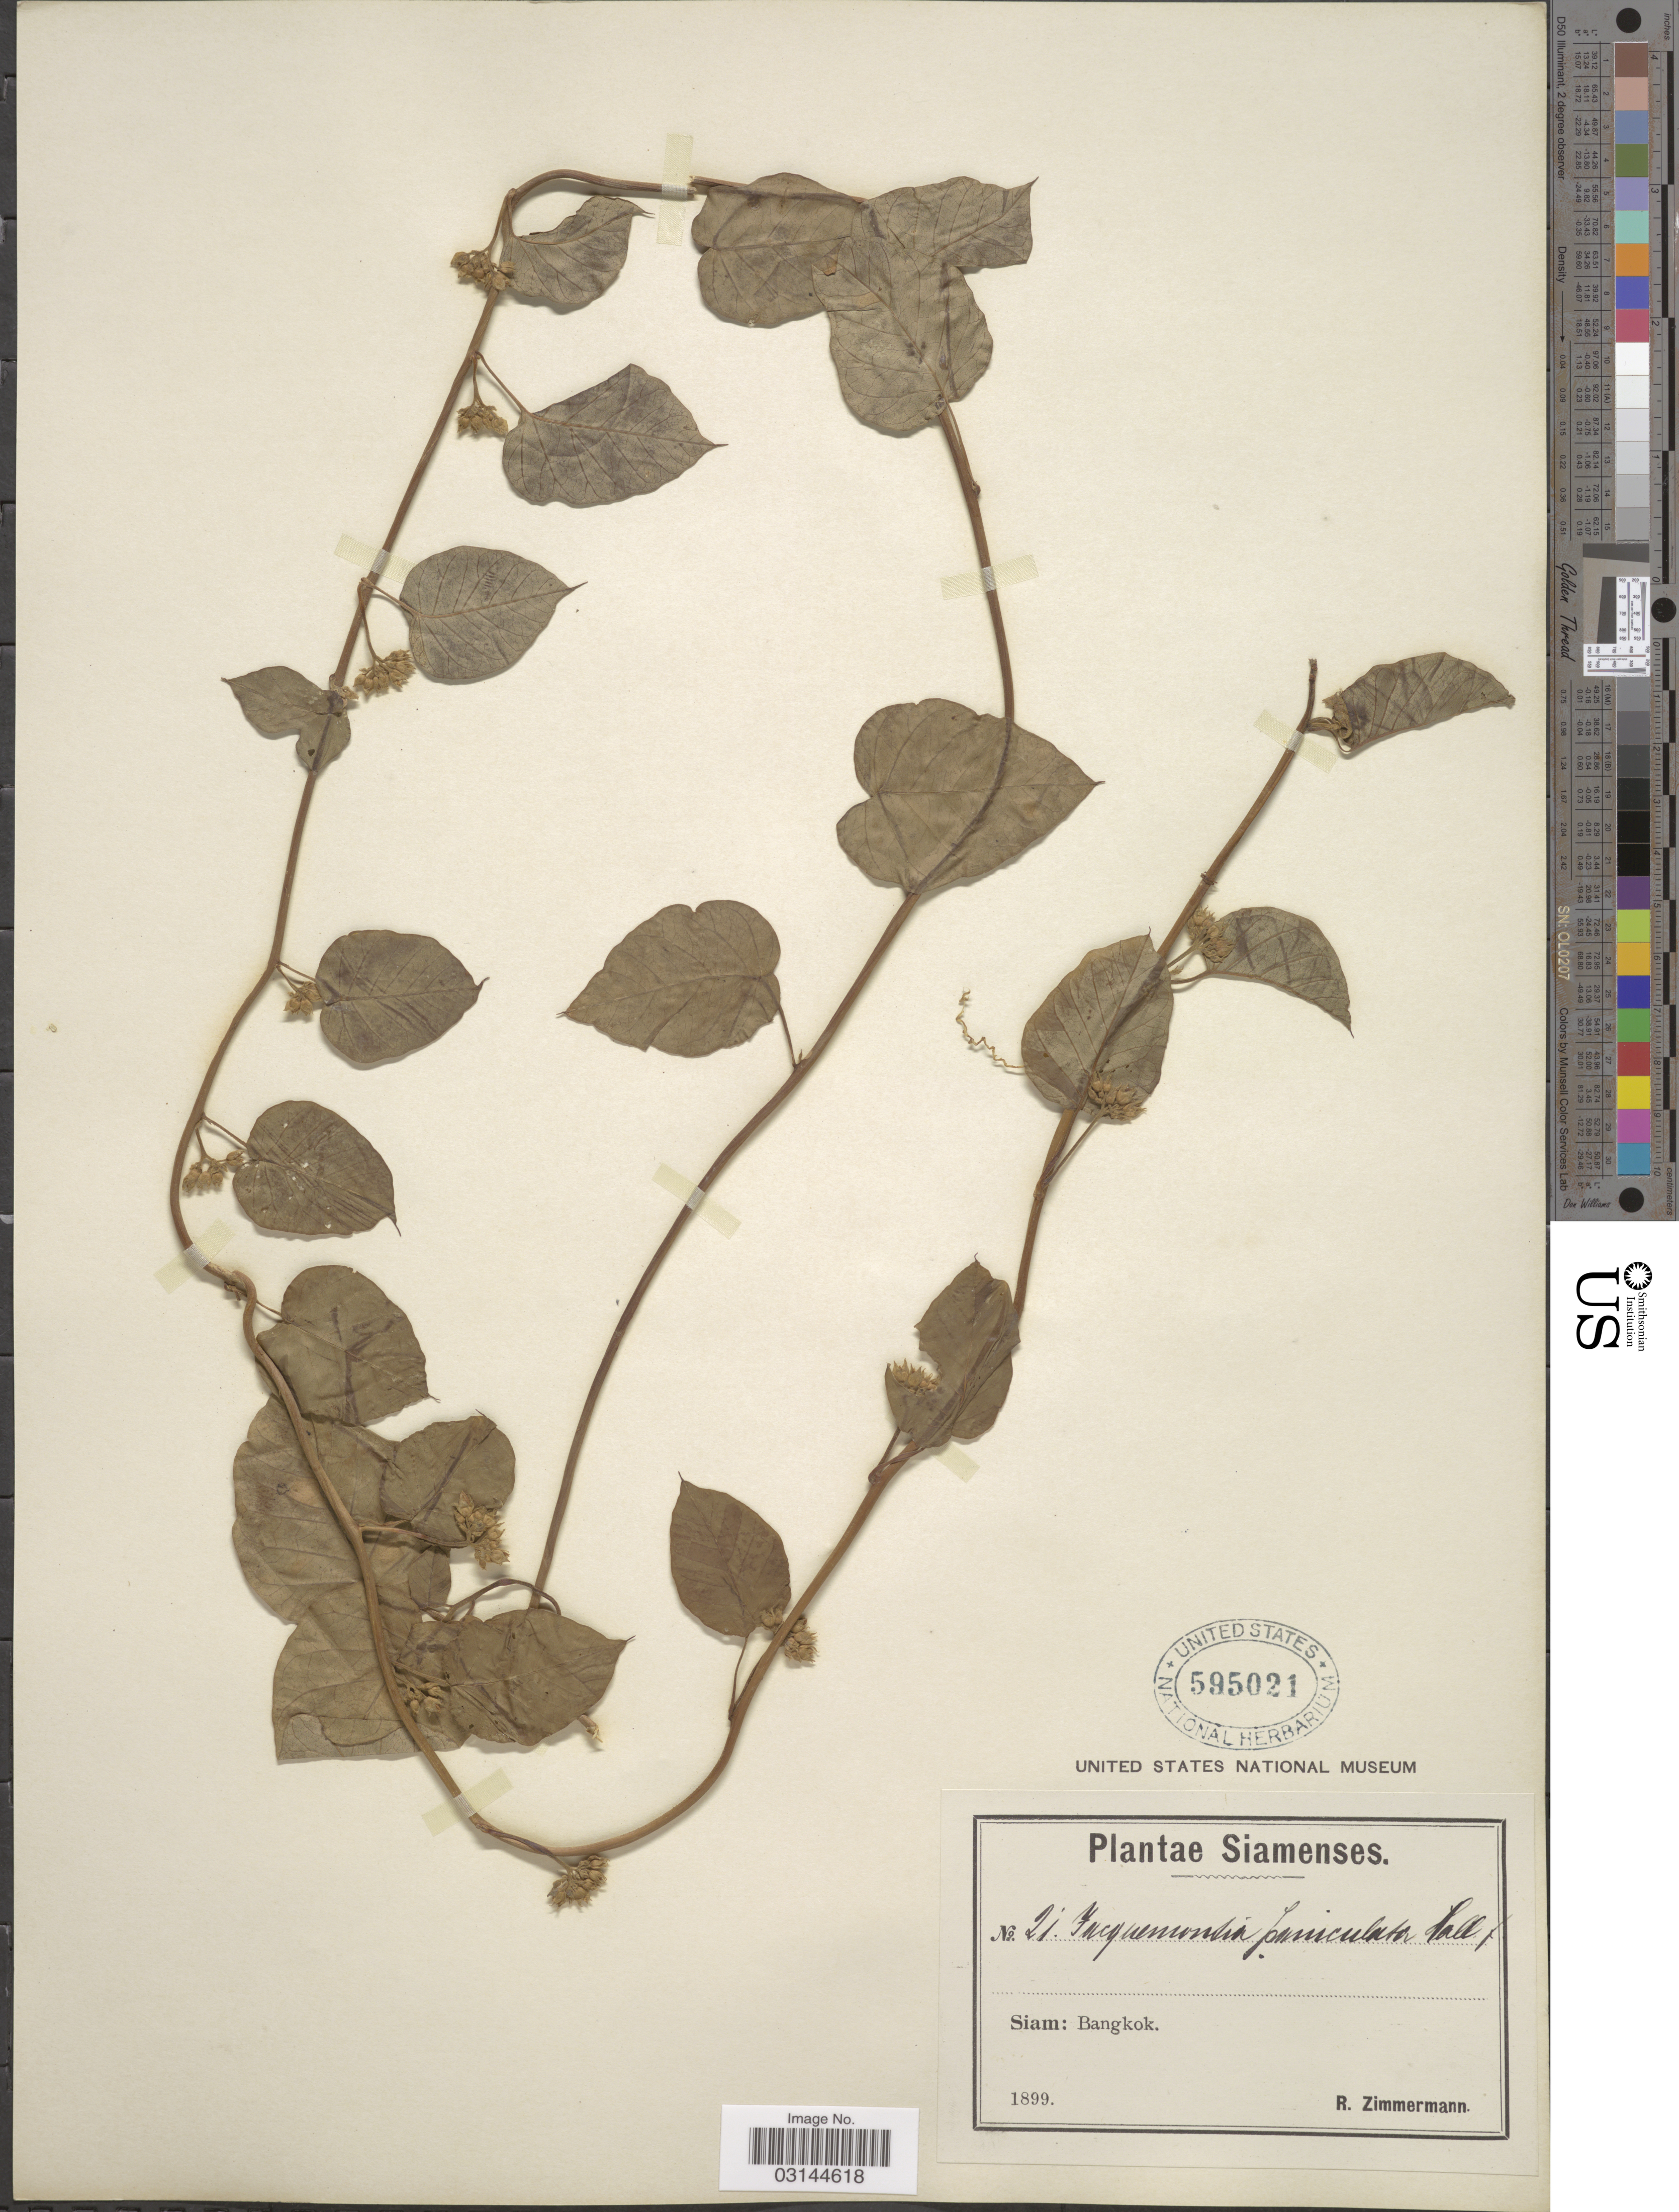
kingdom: Plantae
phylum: Tracheophyta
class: Magnoliopsida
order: Solanales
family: Convolvulaceae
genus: Jacquemontia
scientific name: Jacquemontia paniculata var. tomentosa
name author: (Warb.) Ooststr.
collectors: R. Zimmermann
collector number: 21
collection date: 1899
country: Thailand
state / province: Bangkok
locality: Siam.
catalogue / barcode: US 595021